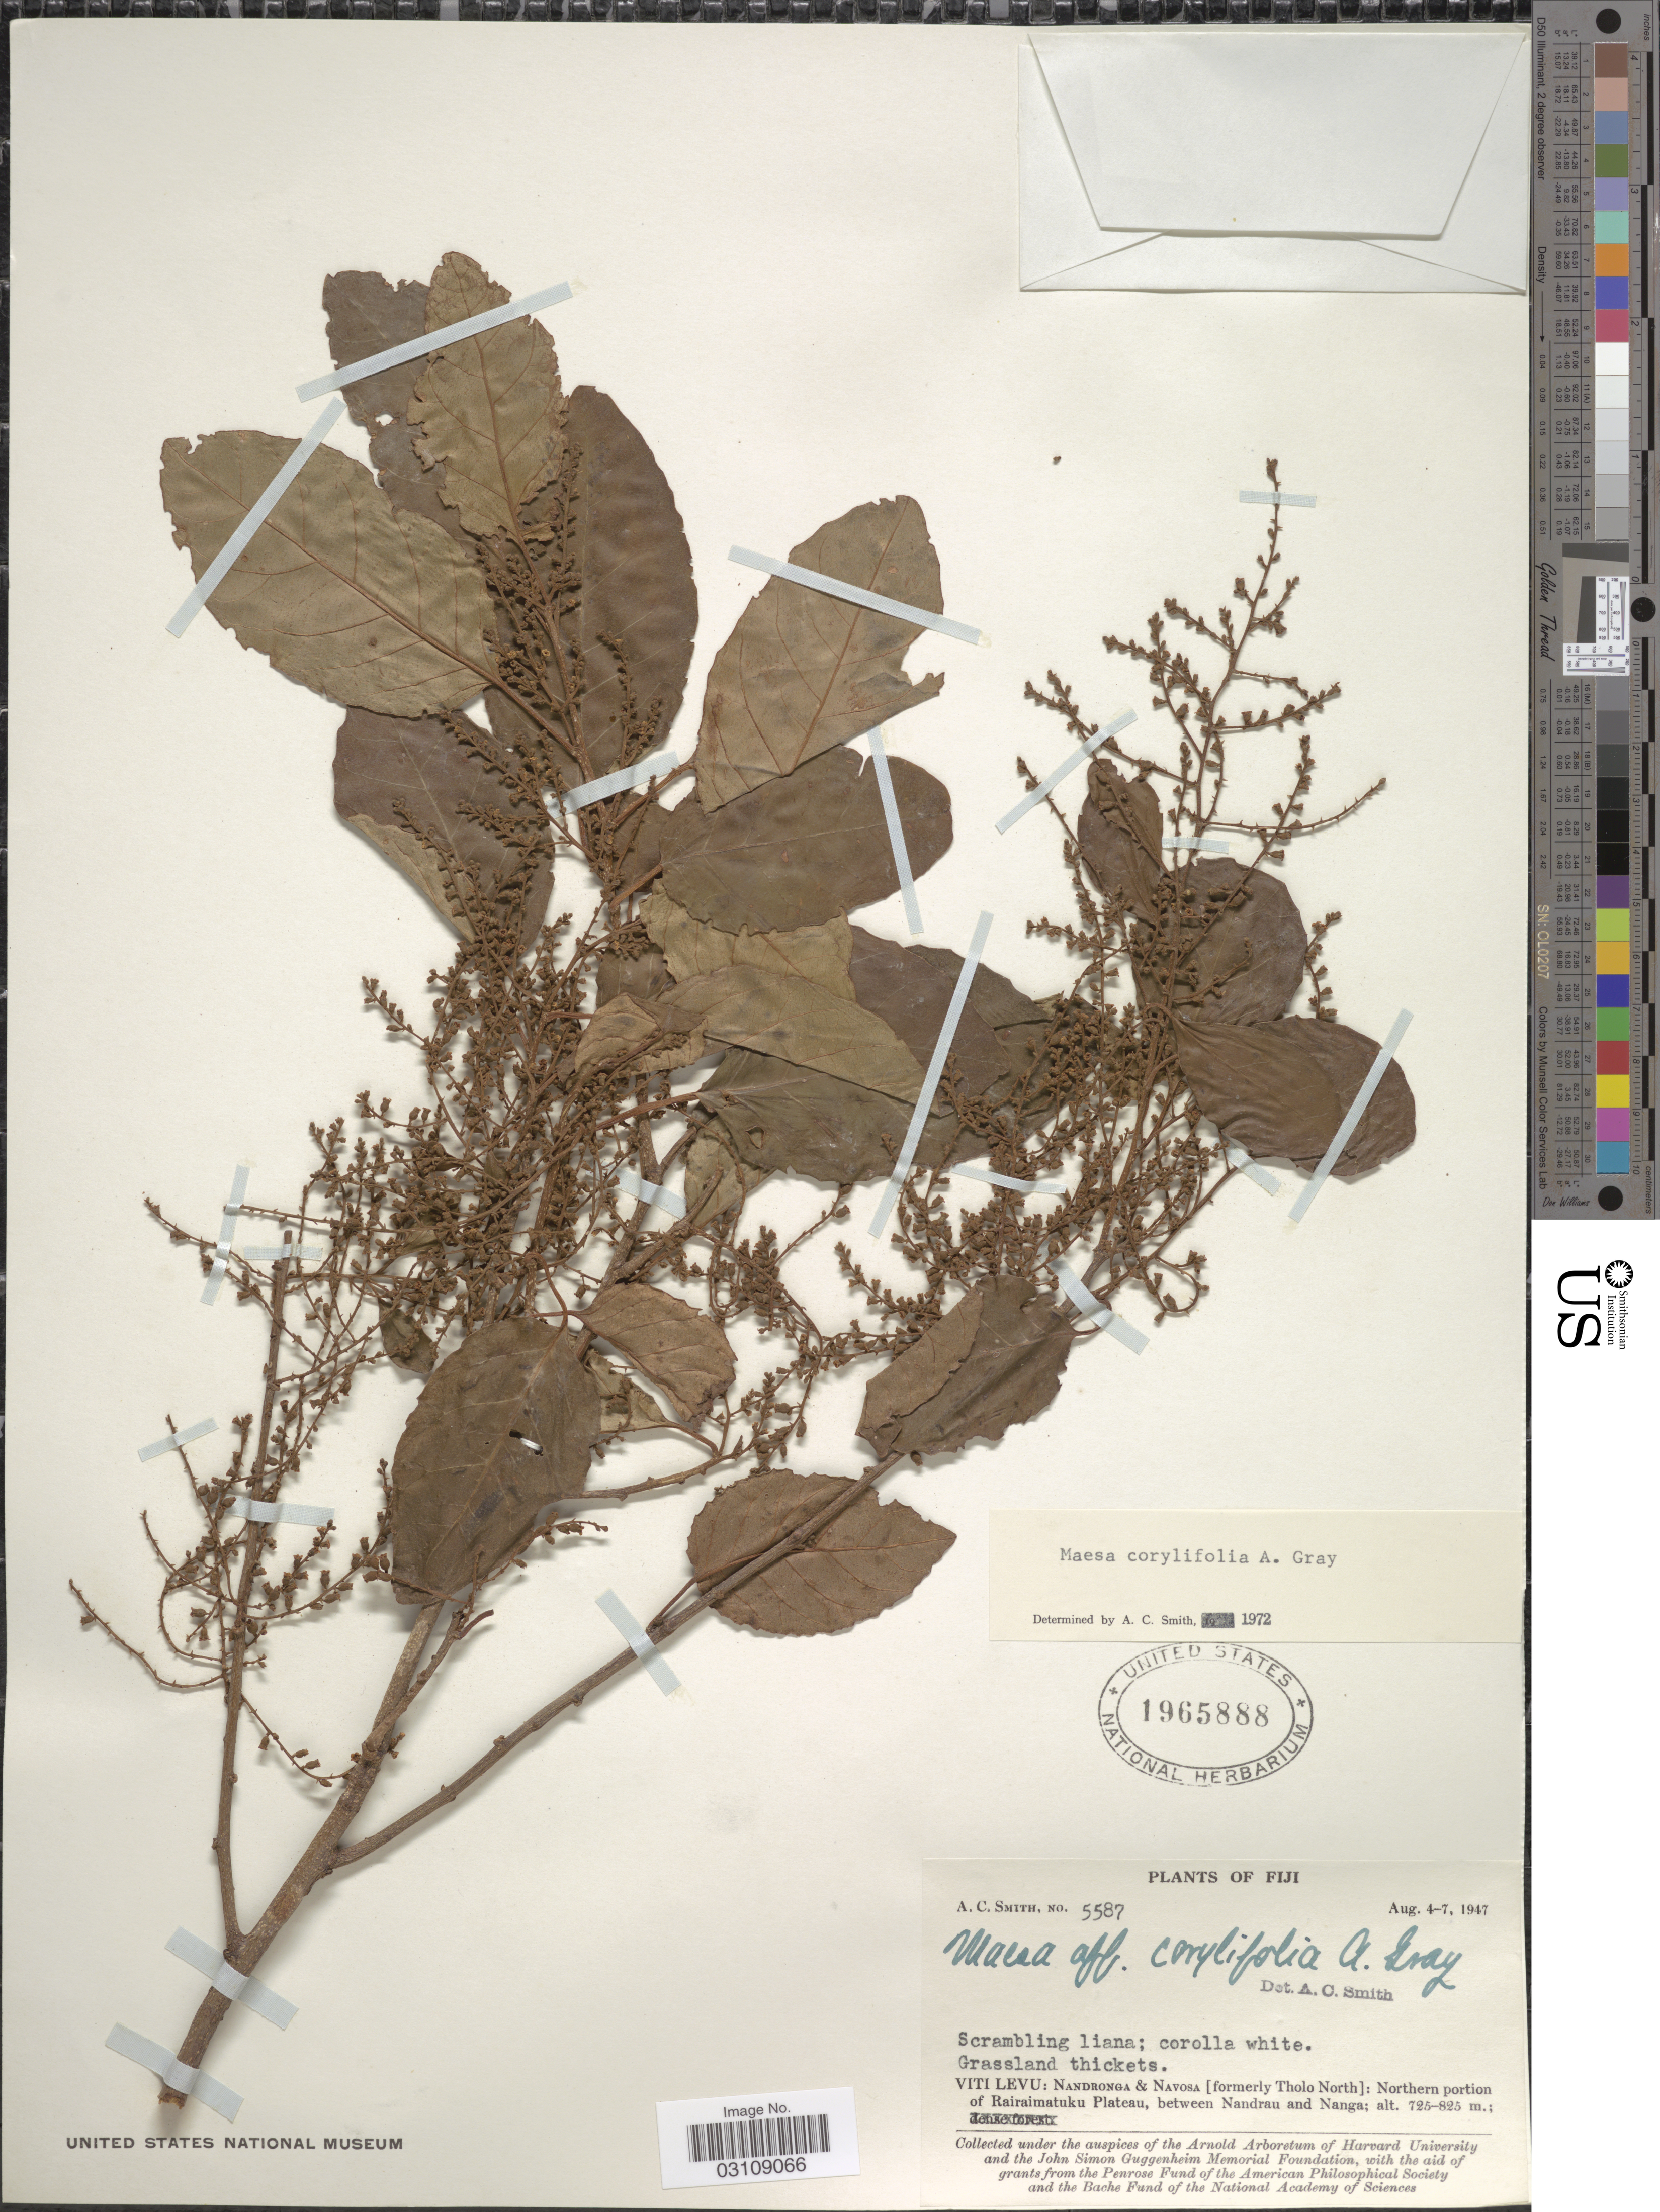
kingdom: Plantae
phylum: Tracheophyta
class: Magnoliopsida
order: Ericales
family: Primulaceae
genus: Maesa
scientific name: Maesa corylifolia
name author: A. Gray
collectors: A. C. Smith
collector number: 5587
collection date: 1947-08-04/1947-08-07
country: Fiji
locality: Viti Levu: Nandronga & Navosa [formerly Tholo North]: Northern portion of Rairaimatuku Plateau, between Nandrau and Nanga.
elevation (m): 725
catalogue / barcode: US 1965888